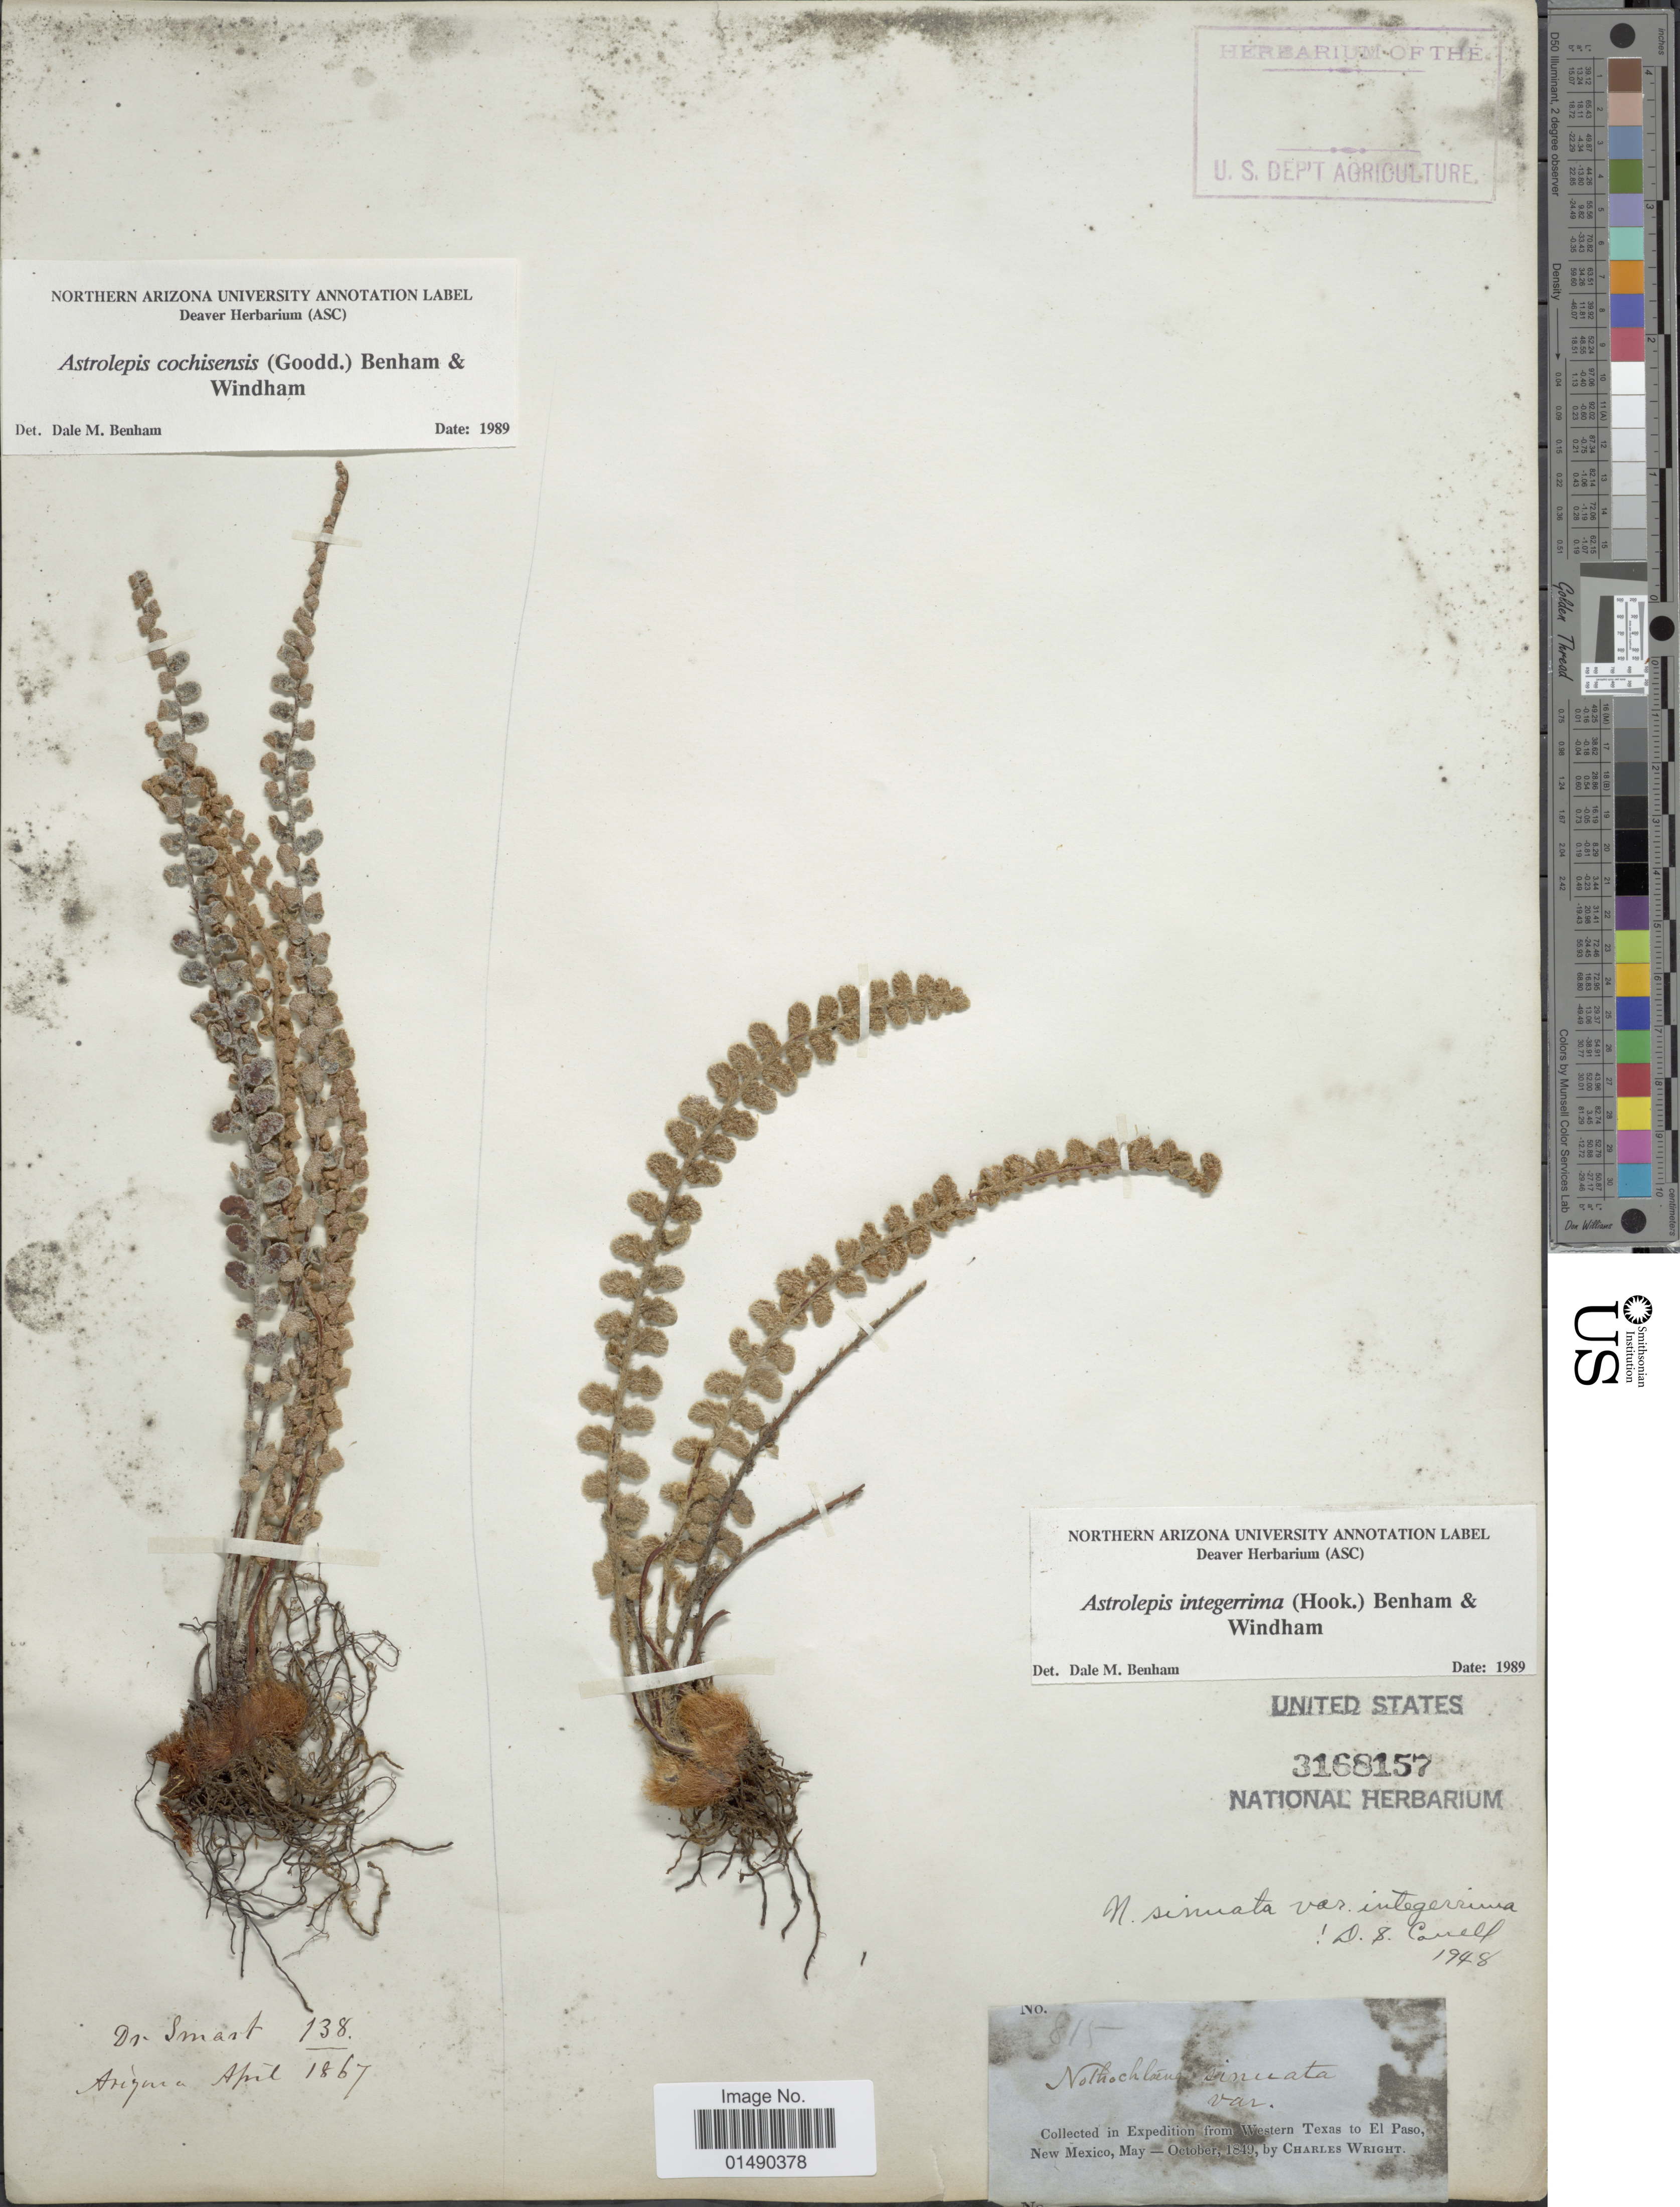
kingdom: Plantae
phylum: Tracheophyta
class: Polypodiopsida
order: Polypodiales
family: Pteridaceae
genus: Astrolepis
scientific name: Astrolepis cochisensis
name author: (C.O. Goodd.) D.M. Benham & Windham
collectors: C. Wright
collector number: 815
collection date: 1849-05/1849-10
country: United States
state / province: New Mexico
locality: Western Texas to El Paso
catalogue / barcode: US 3168157